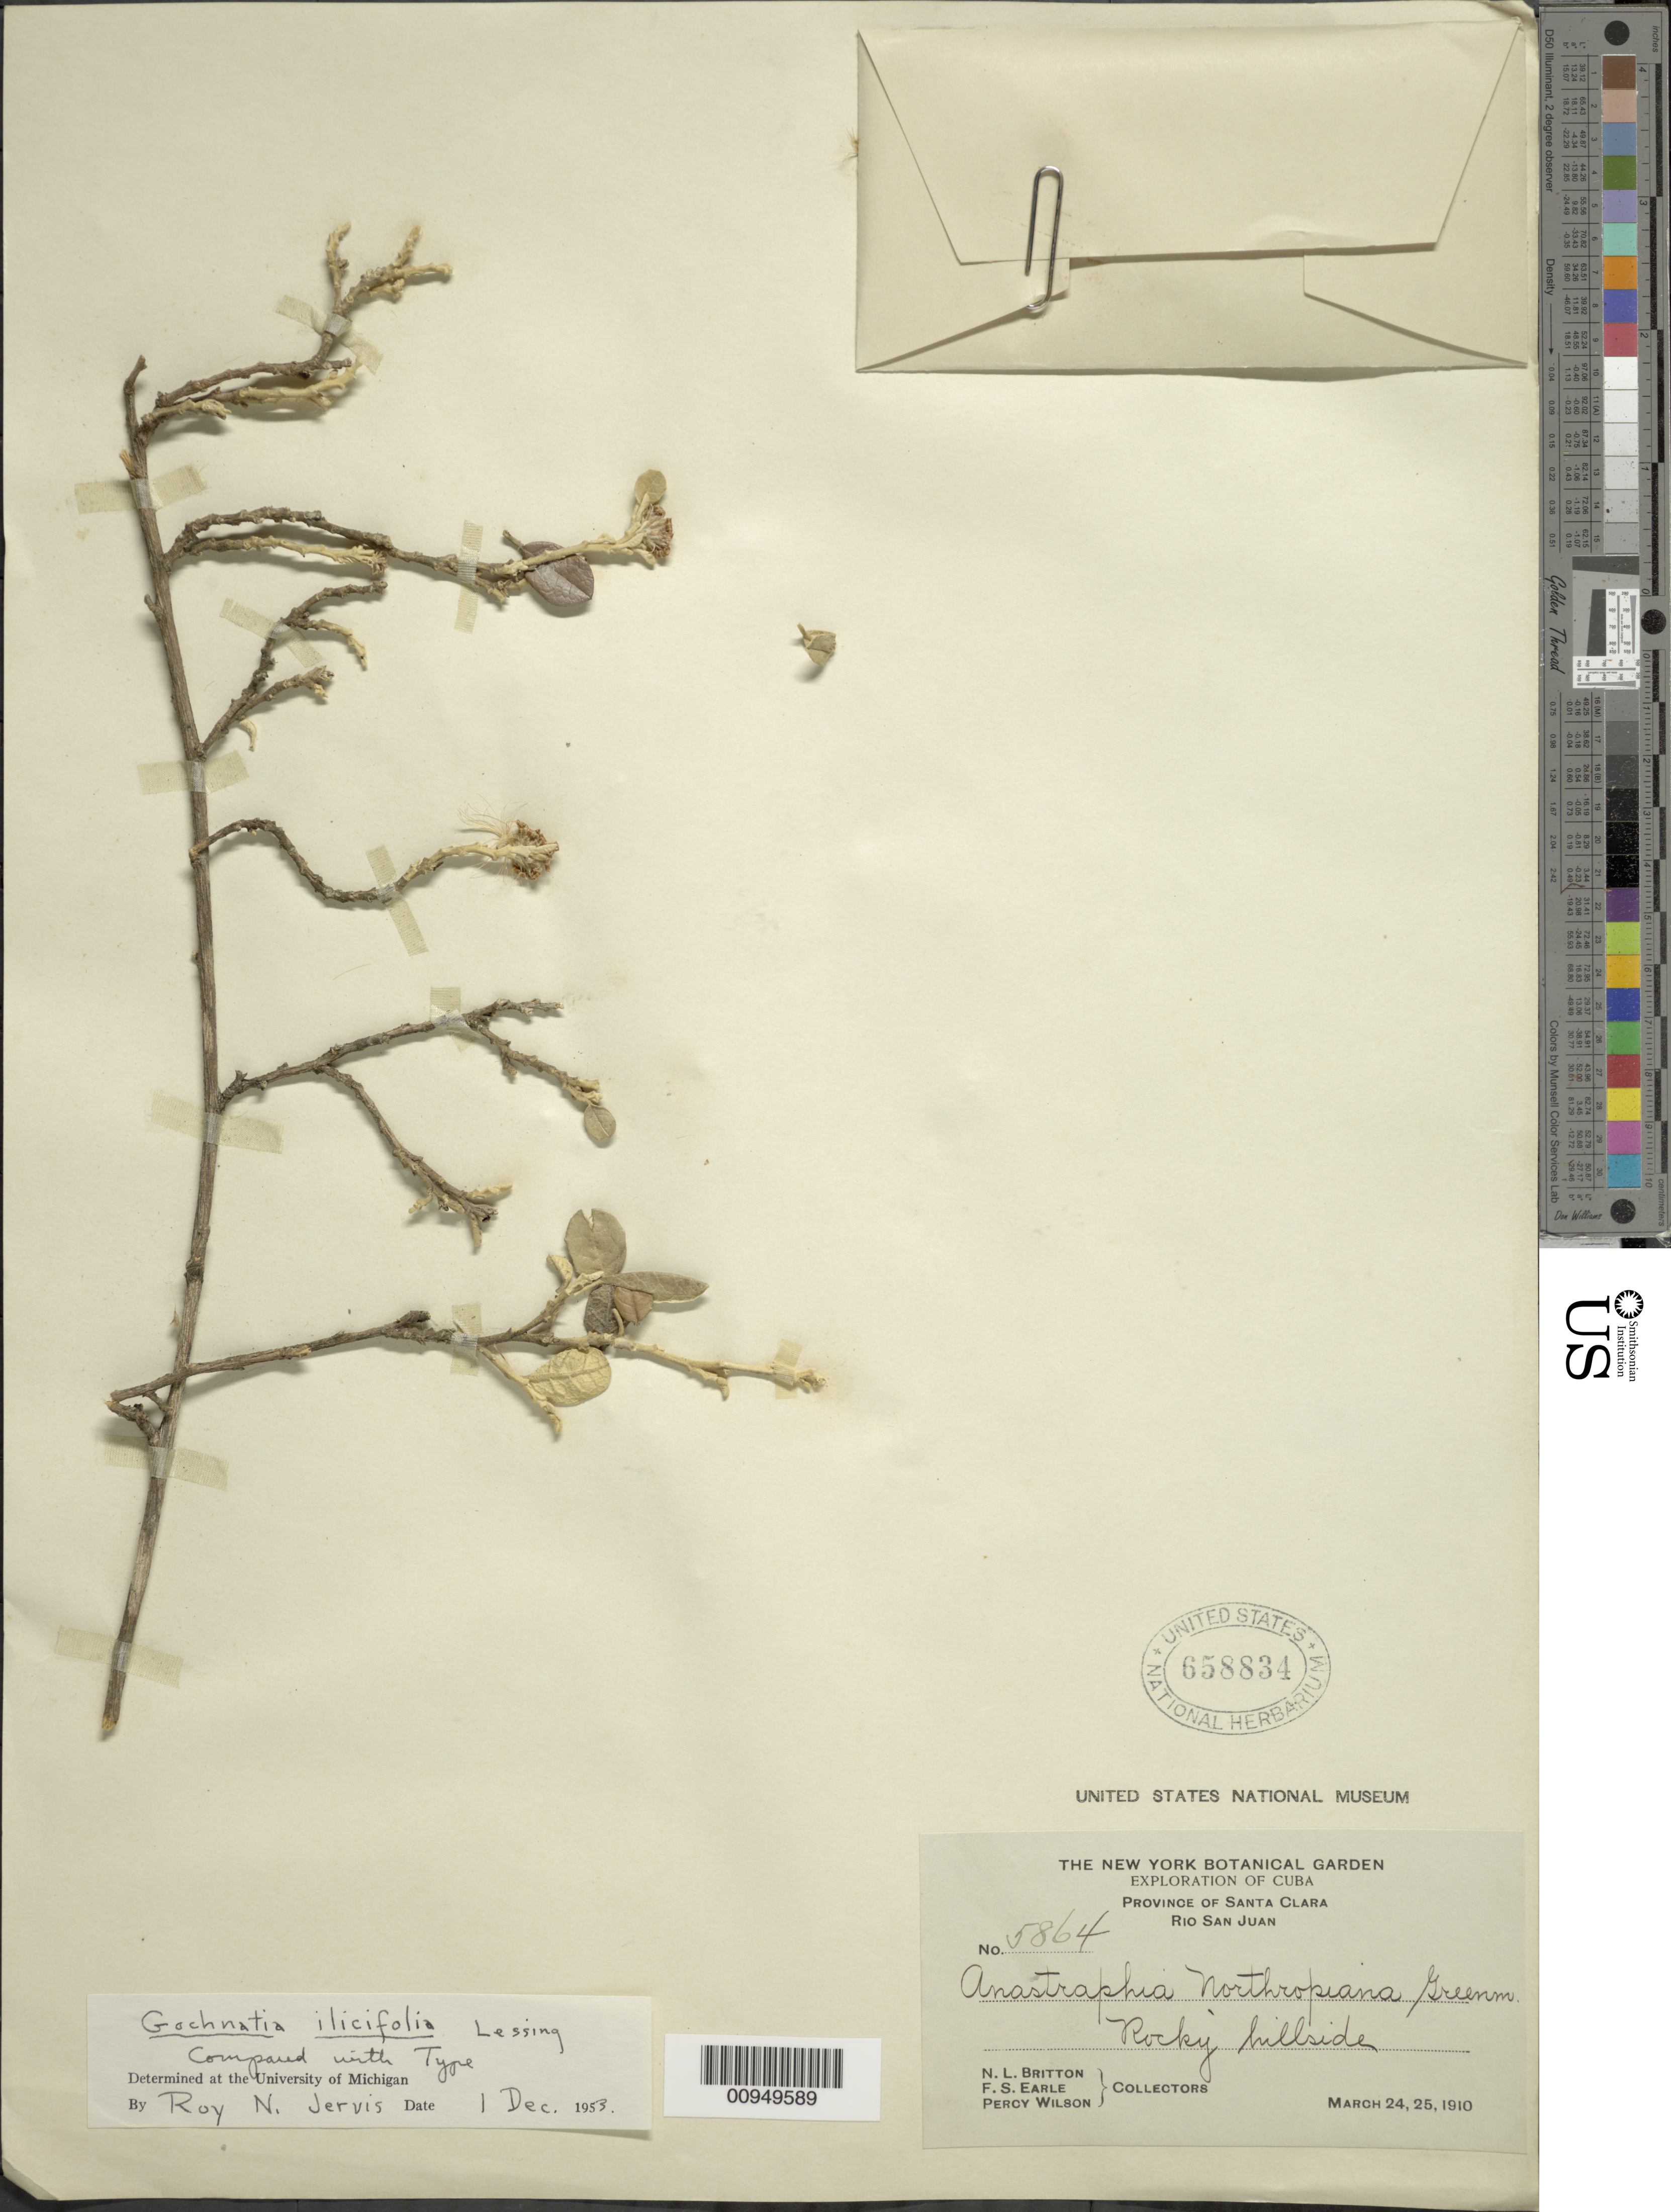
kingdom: Plantae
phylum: Tracheophyta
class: Magnoliopsida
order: Asterales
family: Asteraceae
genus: Anastraphia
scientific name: Anastraphia ilicifolia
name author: D. Don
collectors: N. Britton, F. S. Earle & P. Wilson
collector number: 5864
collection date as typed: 24 Mar 1910 to 25 Mar 1910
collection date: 1910-03-24/1910-03-25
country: Cuba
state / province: Las Villas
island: Cuba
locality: Rio San Juan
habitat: Rocky hillside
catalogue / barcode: US 658834